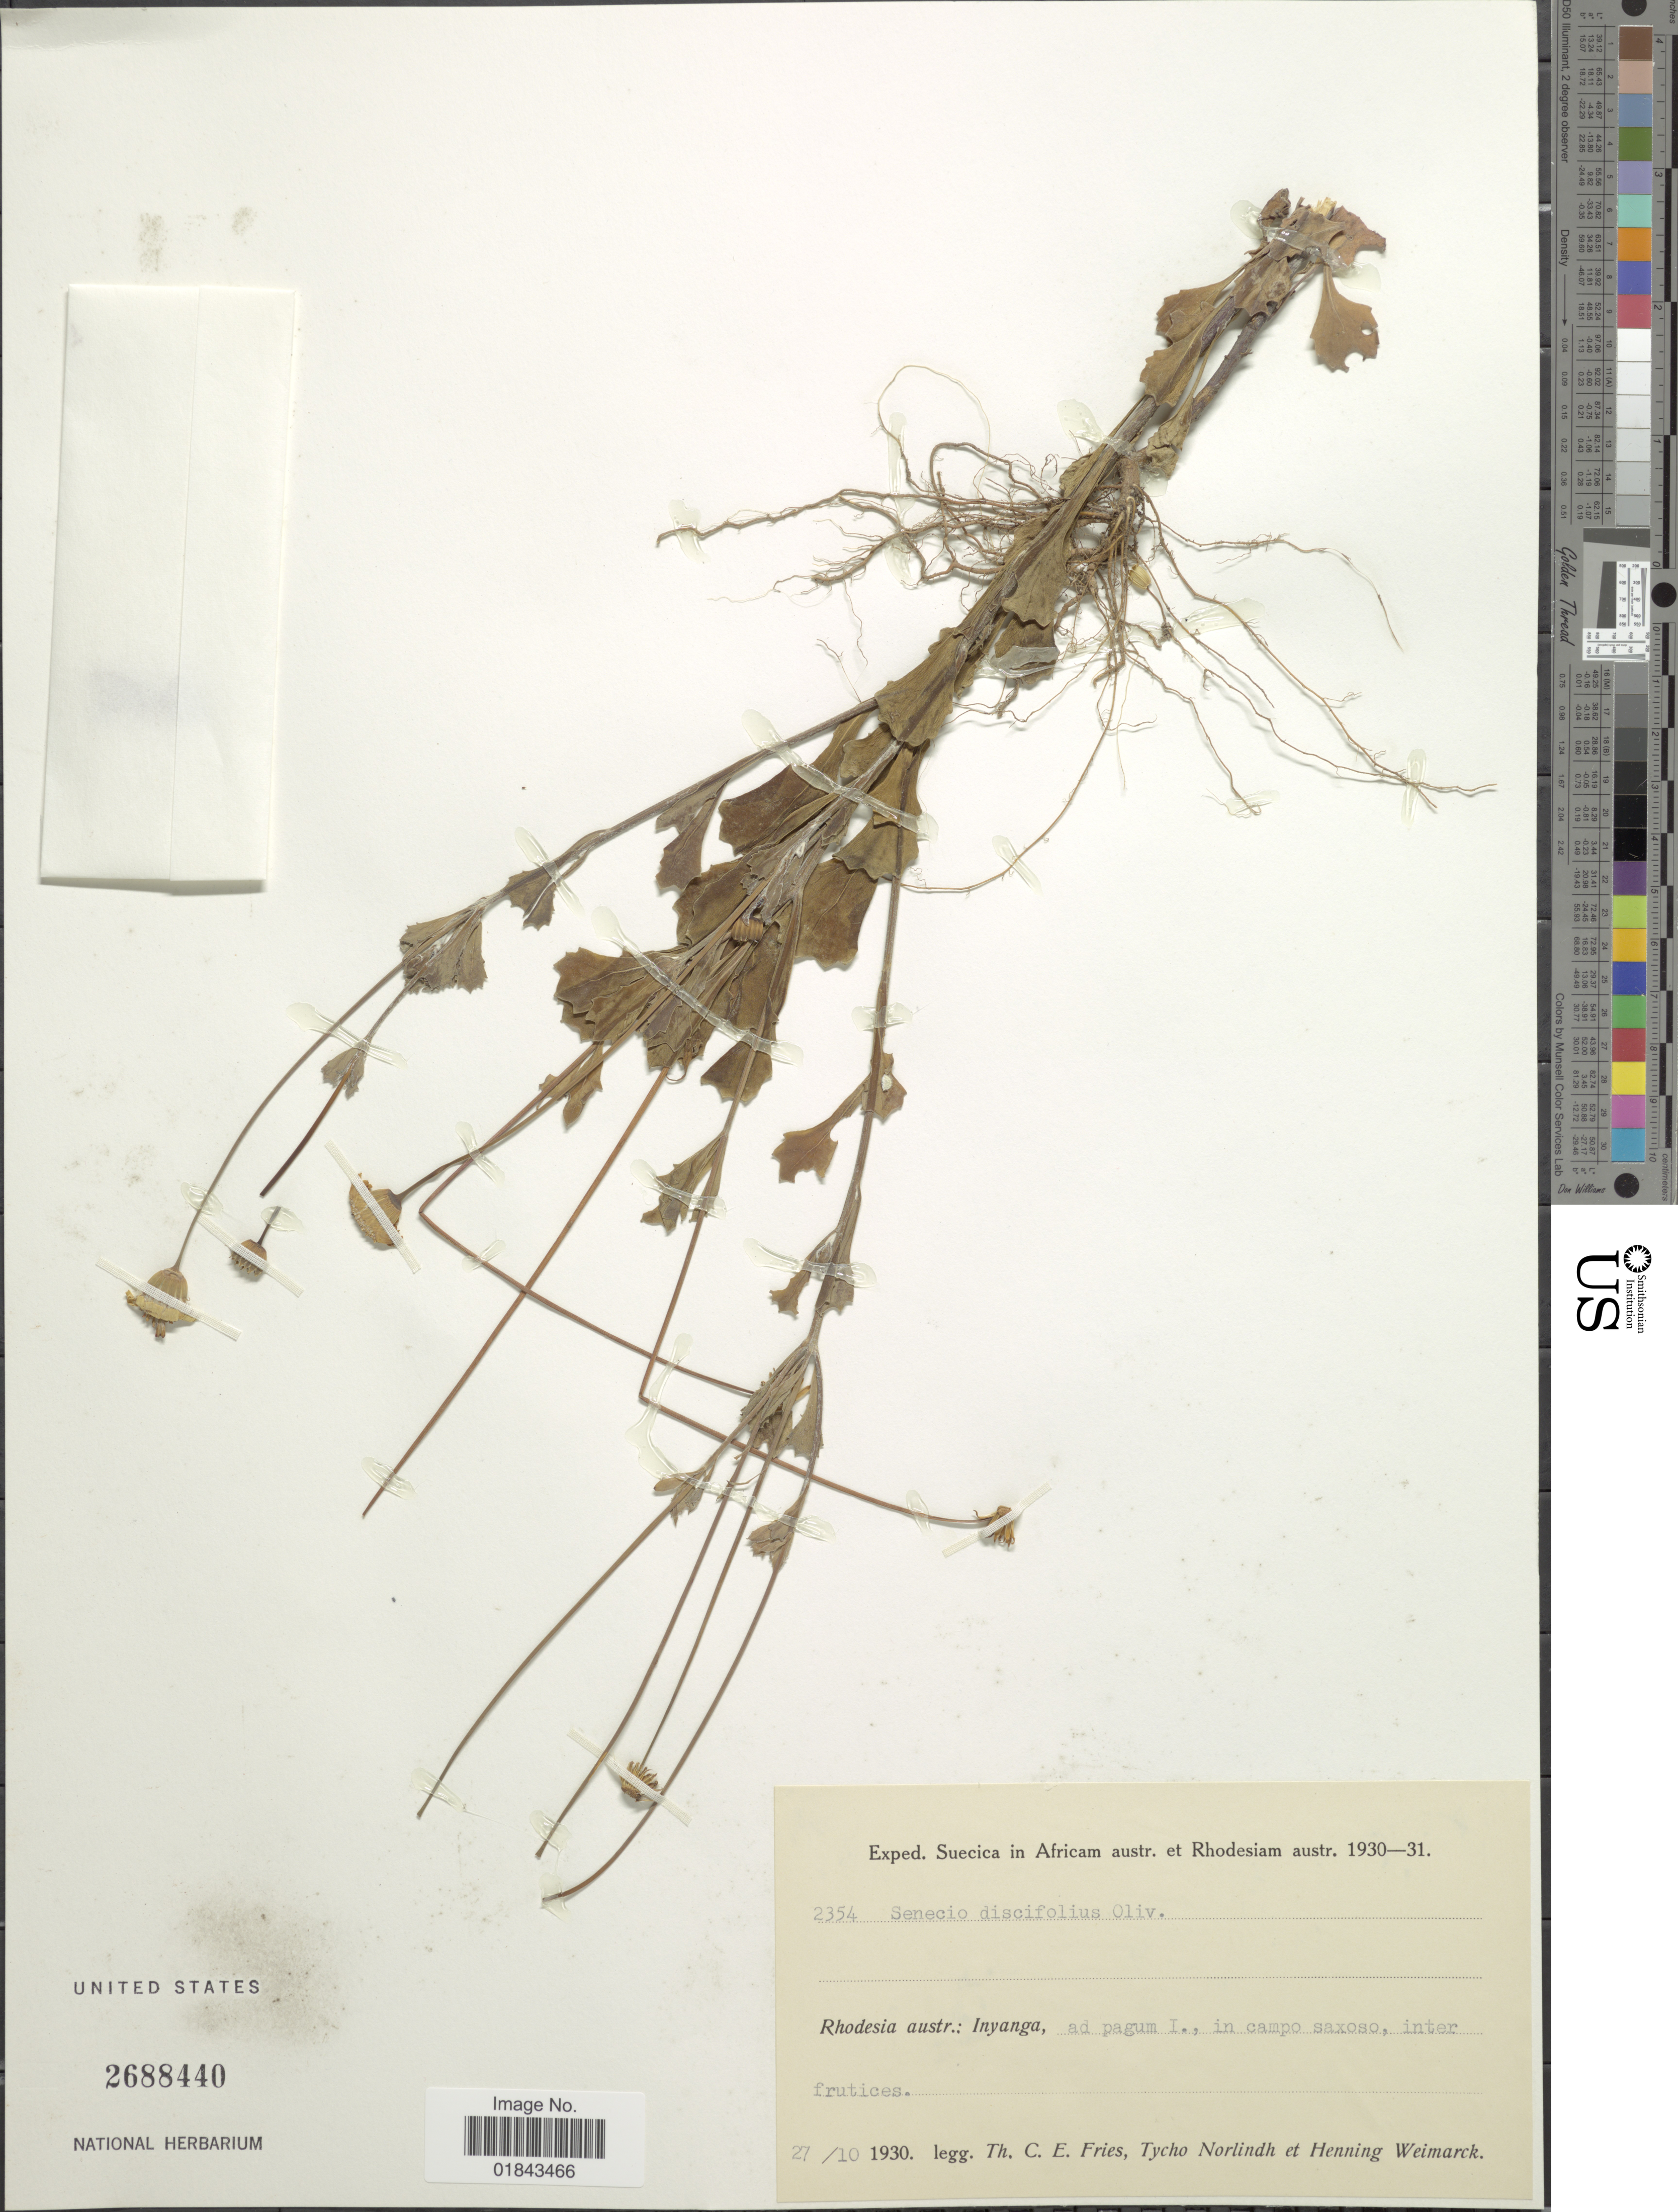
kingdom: Plantae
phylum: Tracheophyta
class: Magnoliopsida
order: Asterales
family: Asteraceae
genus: Emilia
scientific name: Emilia discifolia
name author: (Oliv.) C. Jeffrey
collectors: T. C. E. Fries, N. T. Norlindh & H. Weimarck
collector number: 2354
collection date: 1930-10-27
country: Zimbabwe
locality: Rhodesia austr.: Inyanga, ad pagum I., in campo saxoso.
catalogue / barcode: US 2688440